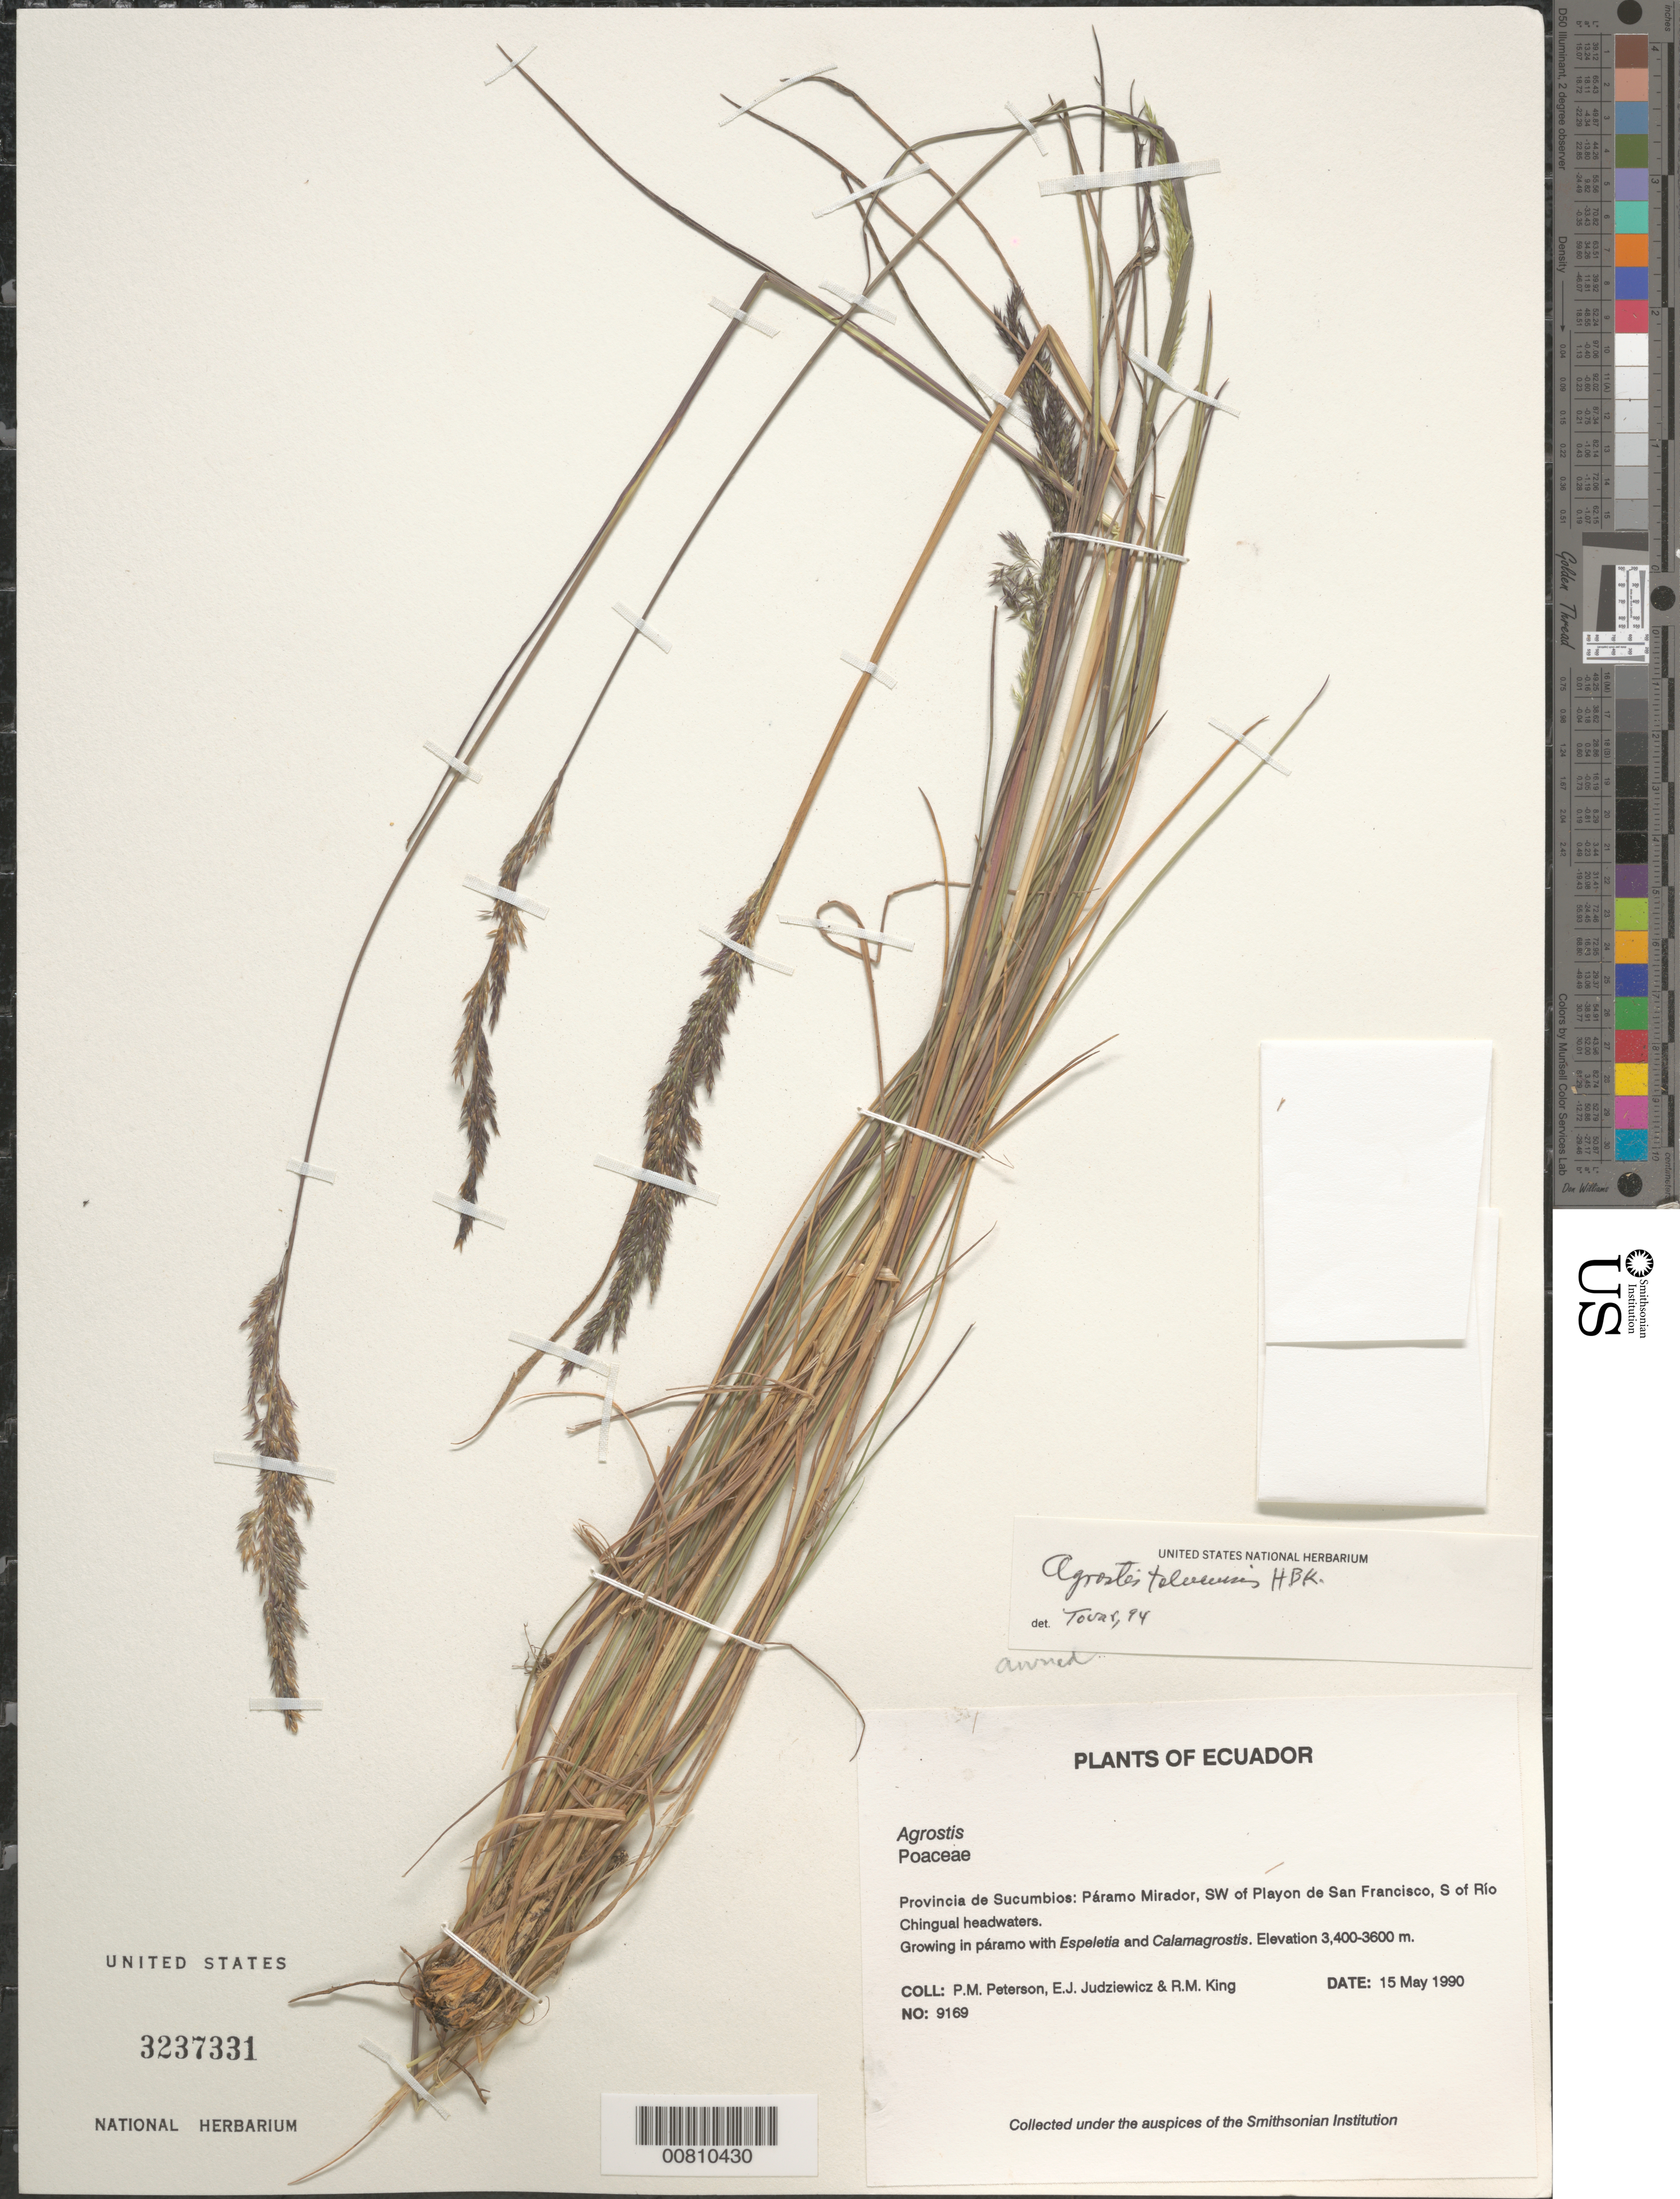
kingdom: Plantae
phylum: Tracheophyta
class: Liliopsida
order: Poales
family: Poaceae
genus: Agrostis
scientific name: Agrostis tolucensis Kunth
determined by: Tovar, Óscar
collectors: P. M. Peterson, E. J. Judziewicz & R. M. King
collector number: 09169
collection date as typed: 15 May 1990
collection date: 1990-05-15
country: Ecuador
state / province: Sucumbios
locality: Páramo Mirador, SW of Playon de San Francisco, S of Río Chingual headwaters.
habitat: Growing in páramo with Espeletia and Calamagrostis.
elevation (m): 3400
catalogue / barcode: US 3237331